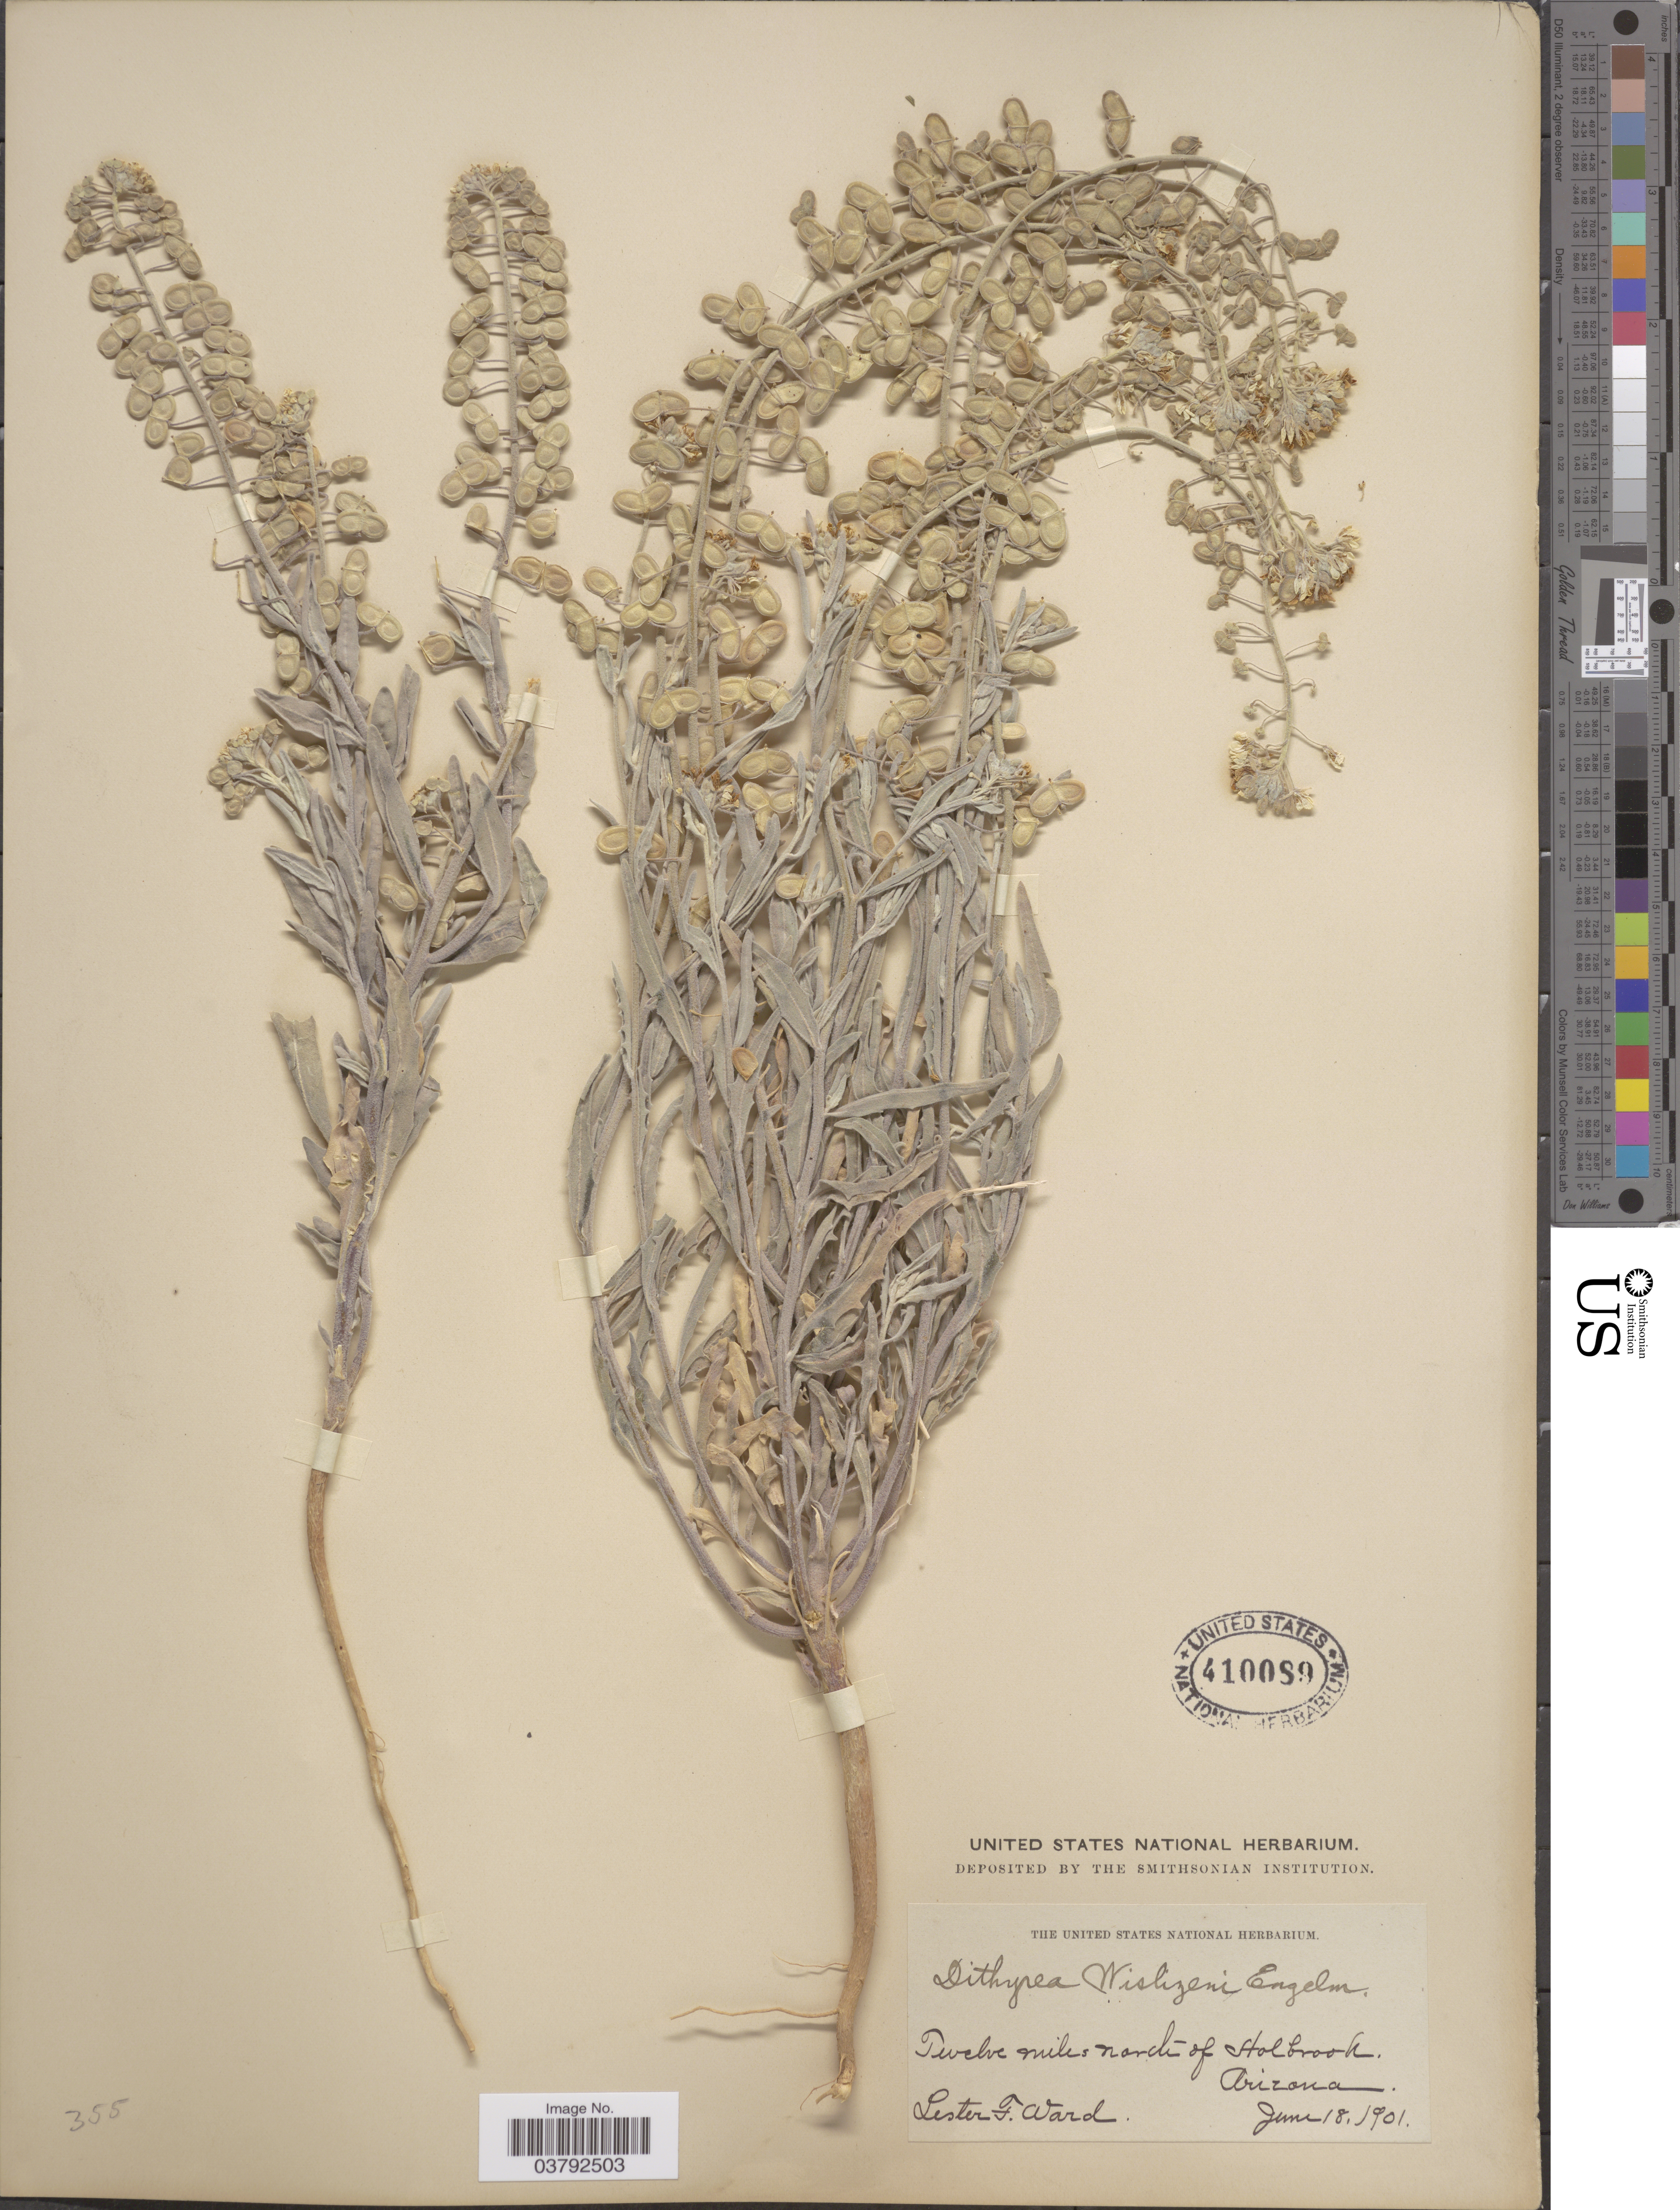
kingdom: Plantae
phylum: Tracheophyta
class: Magnoliopsida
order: Brassicales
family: Brassicaceae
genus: Dithyrea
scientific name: Dithyrea wislizeni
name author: Engelm.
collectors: L. F. Ward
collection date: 1901-06-18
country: United States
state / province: Arizona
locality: Twelve miles north of Holbrook.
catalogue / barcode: US 410089